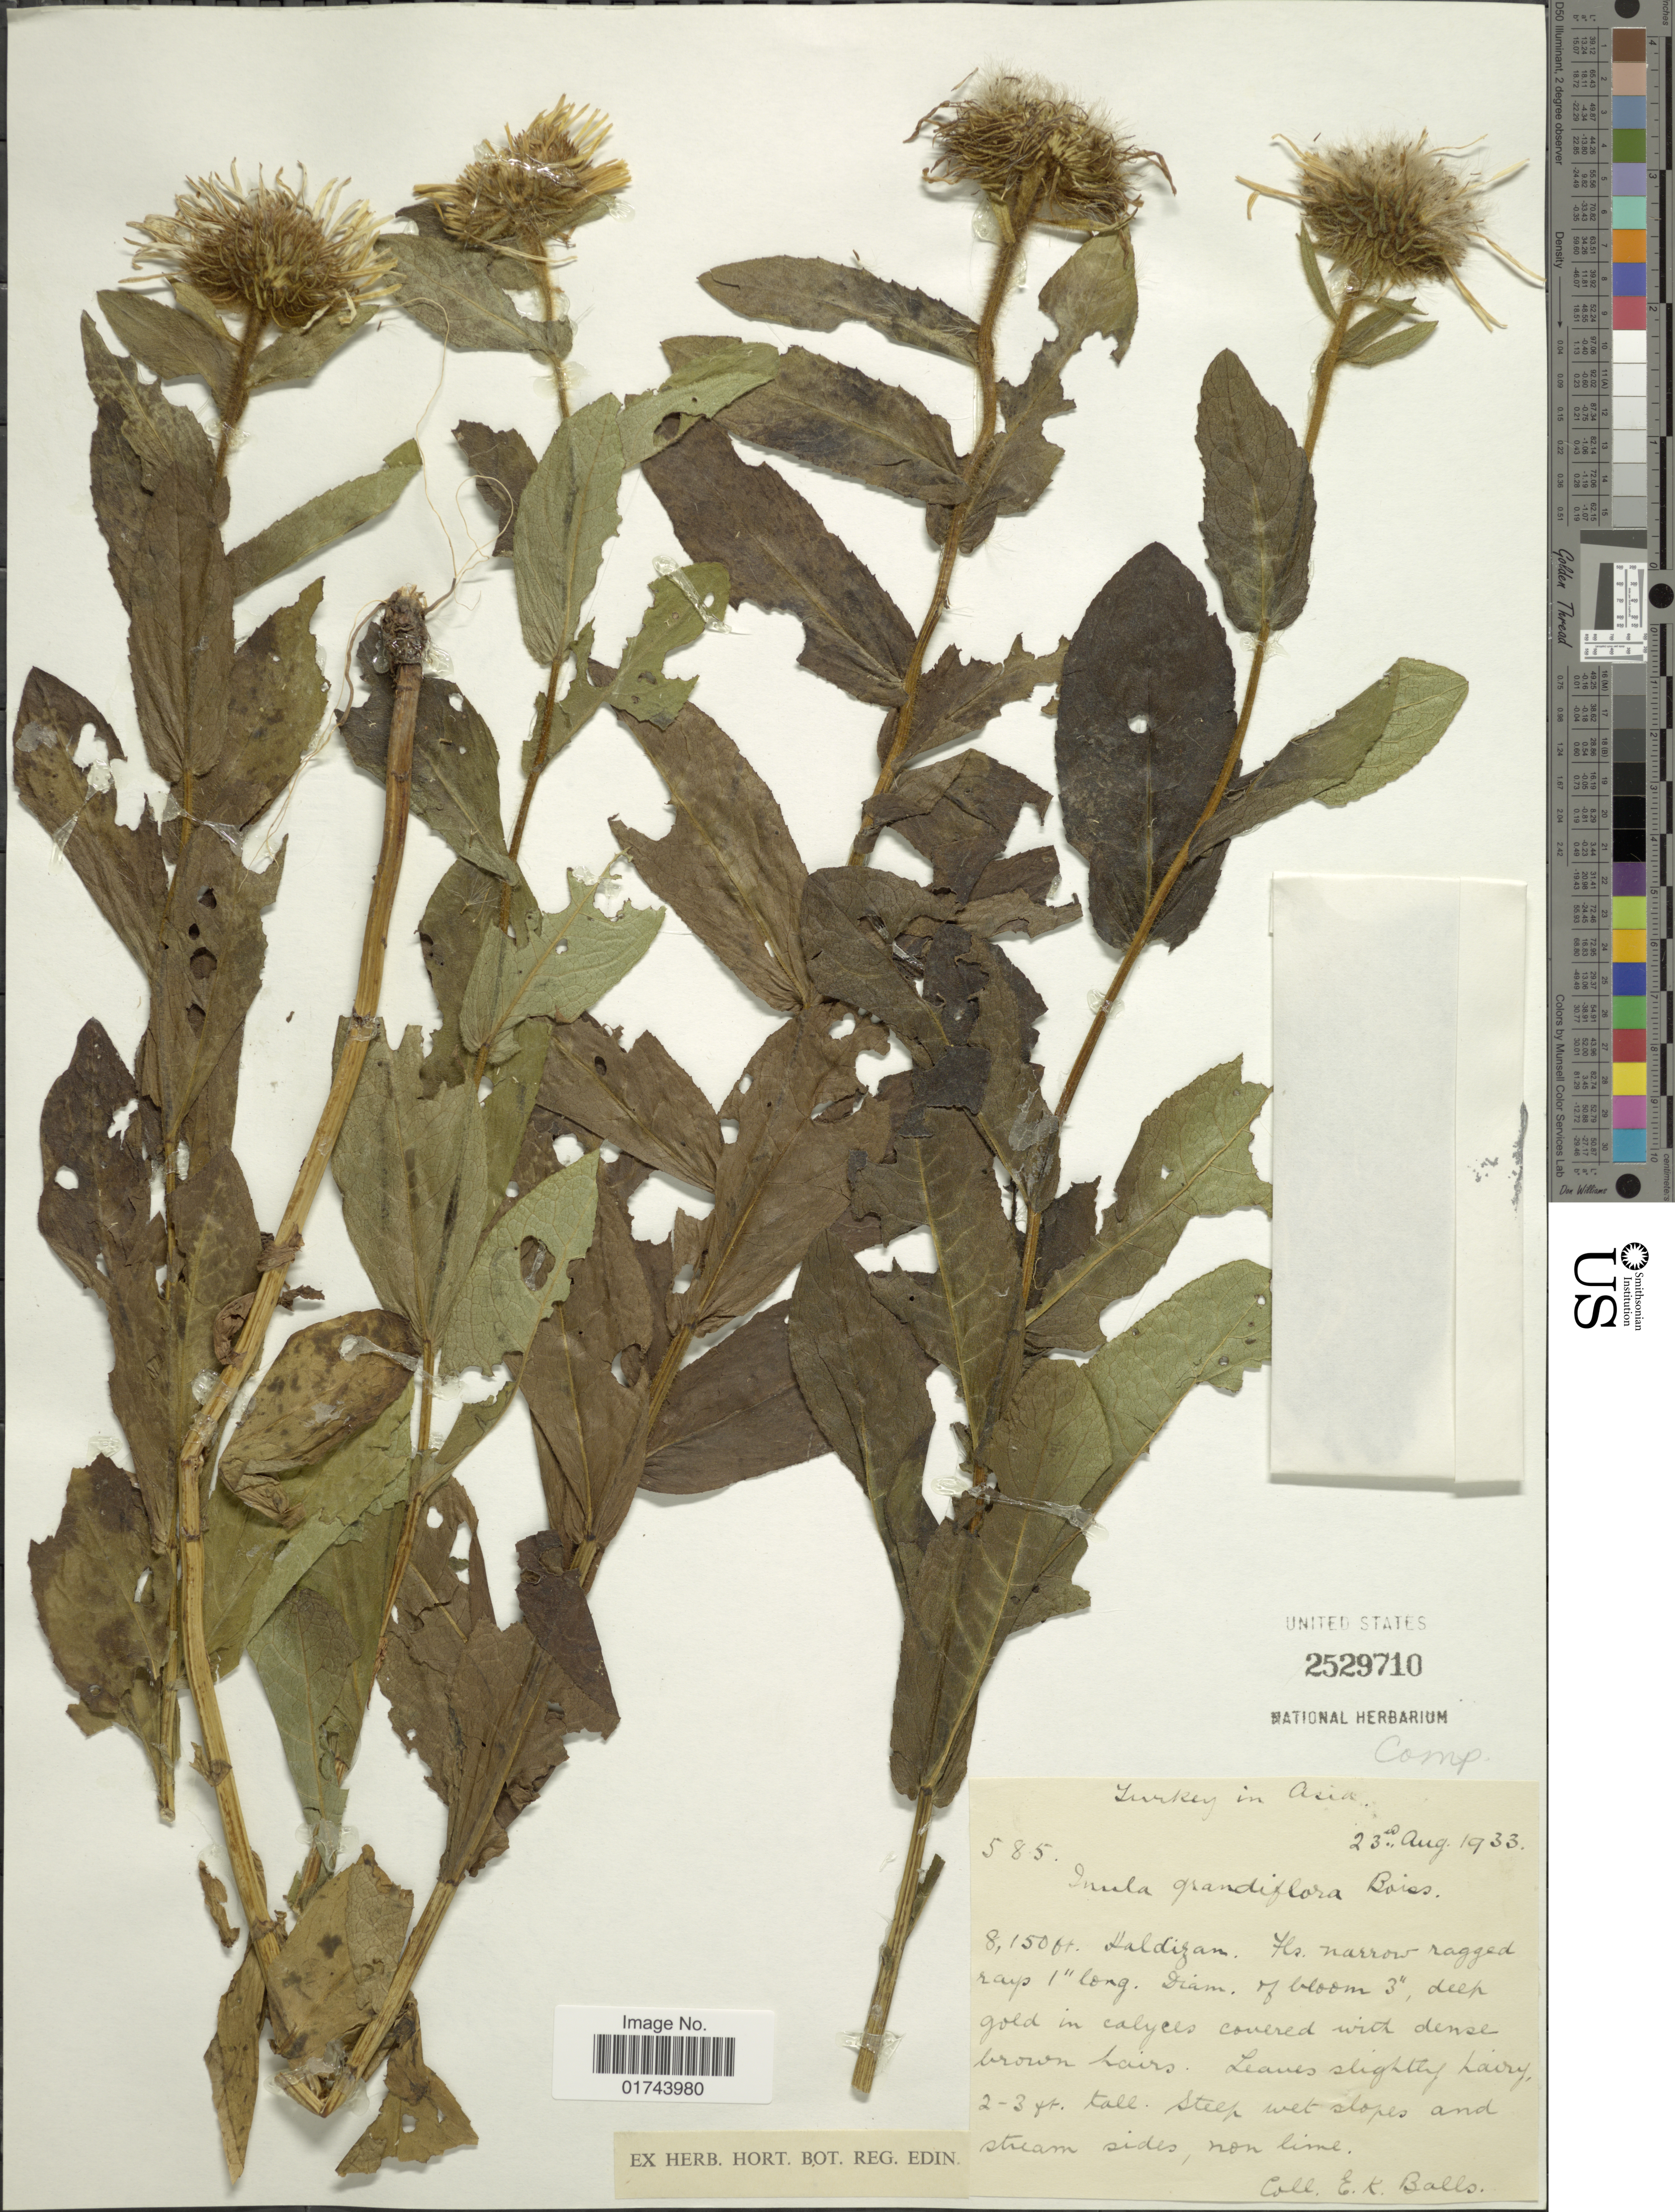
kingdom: Plantae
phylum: Tracheophyta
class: Magnoliopsida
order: Asterales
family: Asteraceae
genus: Inula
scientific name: Inula grandiflora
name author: Willd.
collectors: E. K. Balls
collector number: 585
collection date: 1933-08-23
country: Turkey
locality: Turkey in Asia, Haldigam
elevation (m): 2484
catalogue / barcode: US 2529710